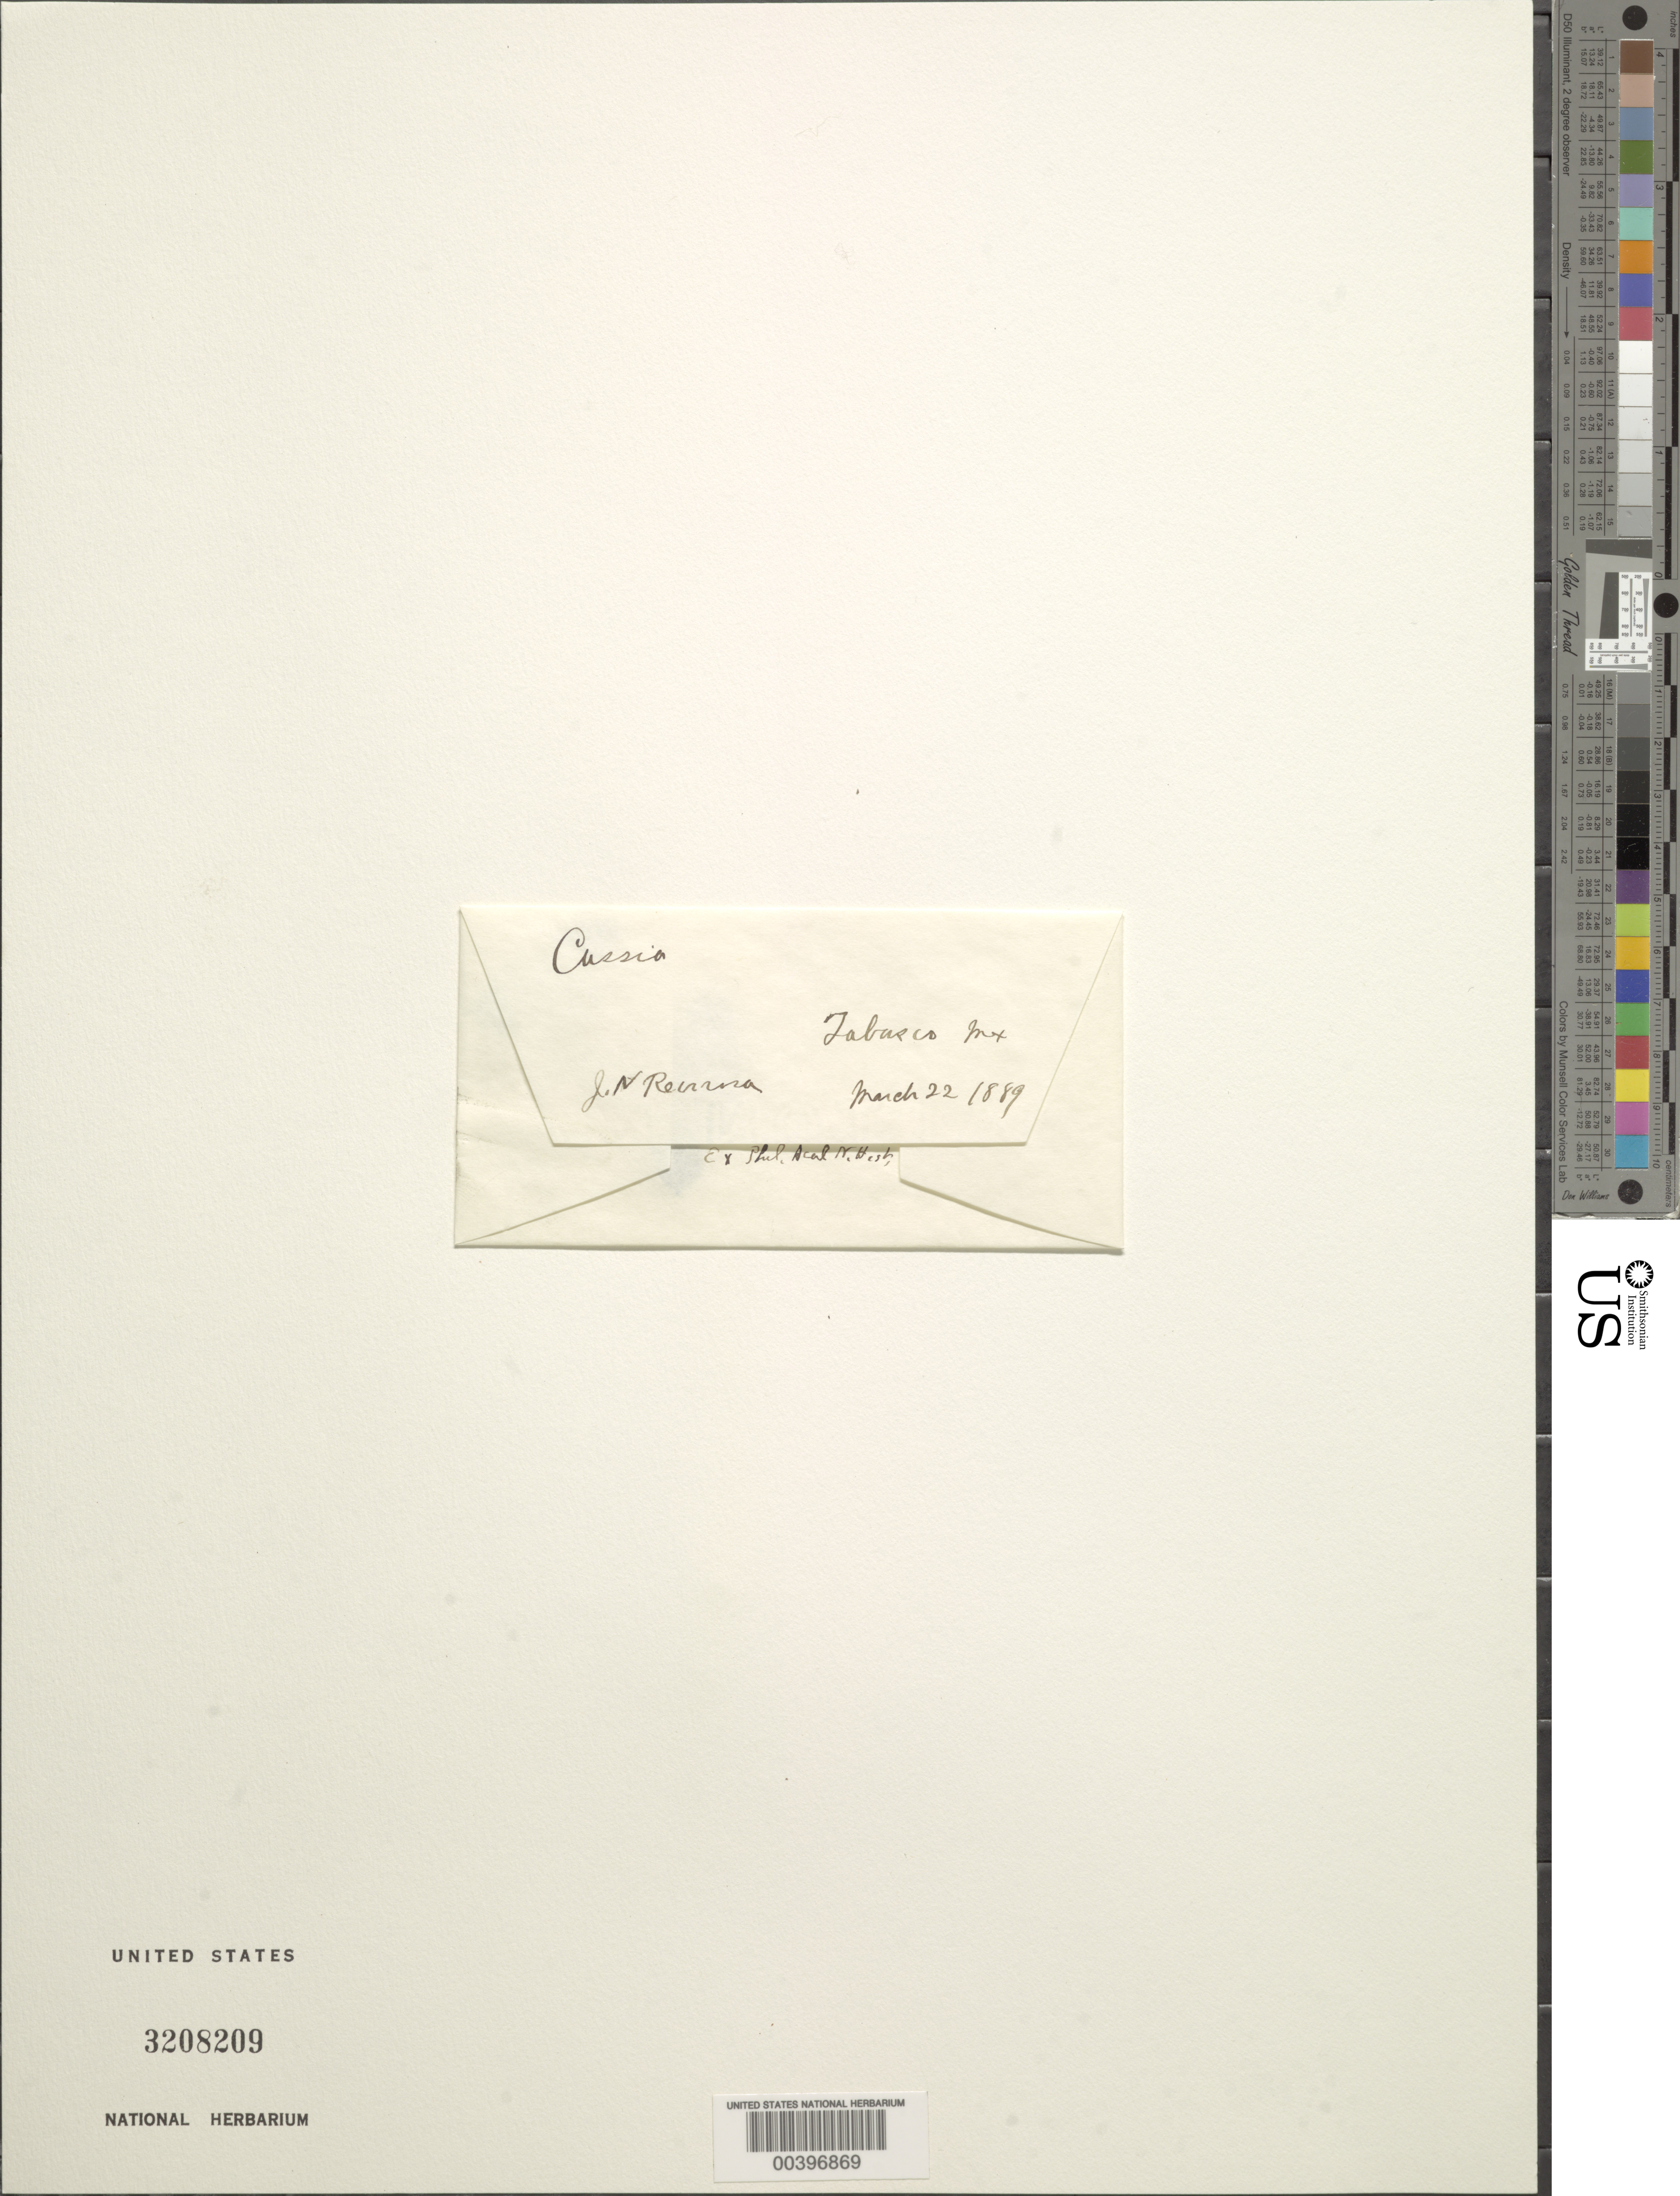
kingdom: Plantae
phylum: Tracheophyta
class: Magnoliopsida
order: Fabales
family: Fabaceae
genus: Cassia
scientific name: Cassia sp.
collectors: J. Reinna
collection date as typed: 22 Mar 1889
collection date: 1889-03-22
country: Mexico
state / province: Tabasco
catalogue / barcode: US 3208209